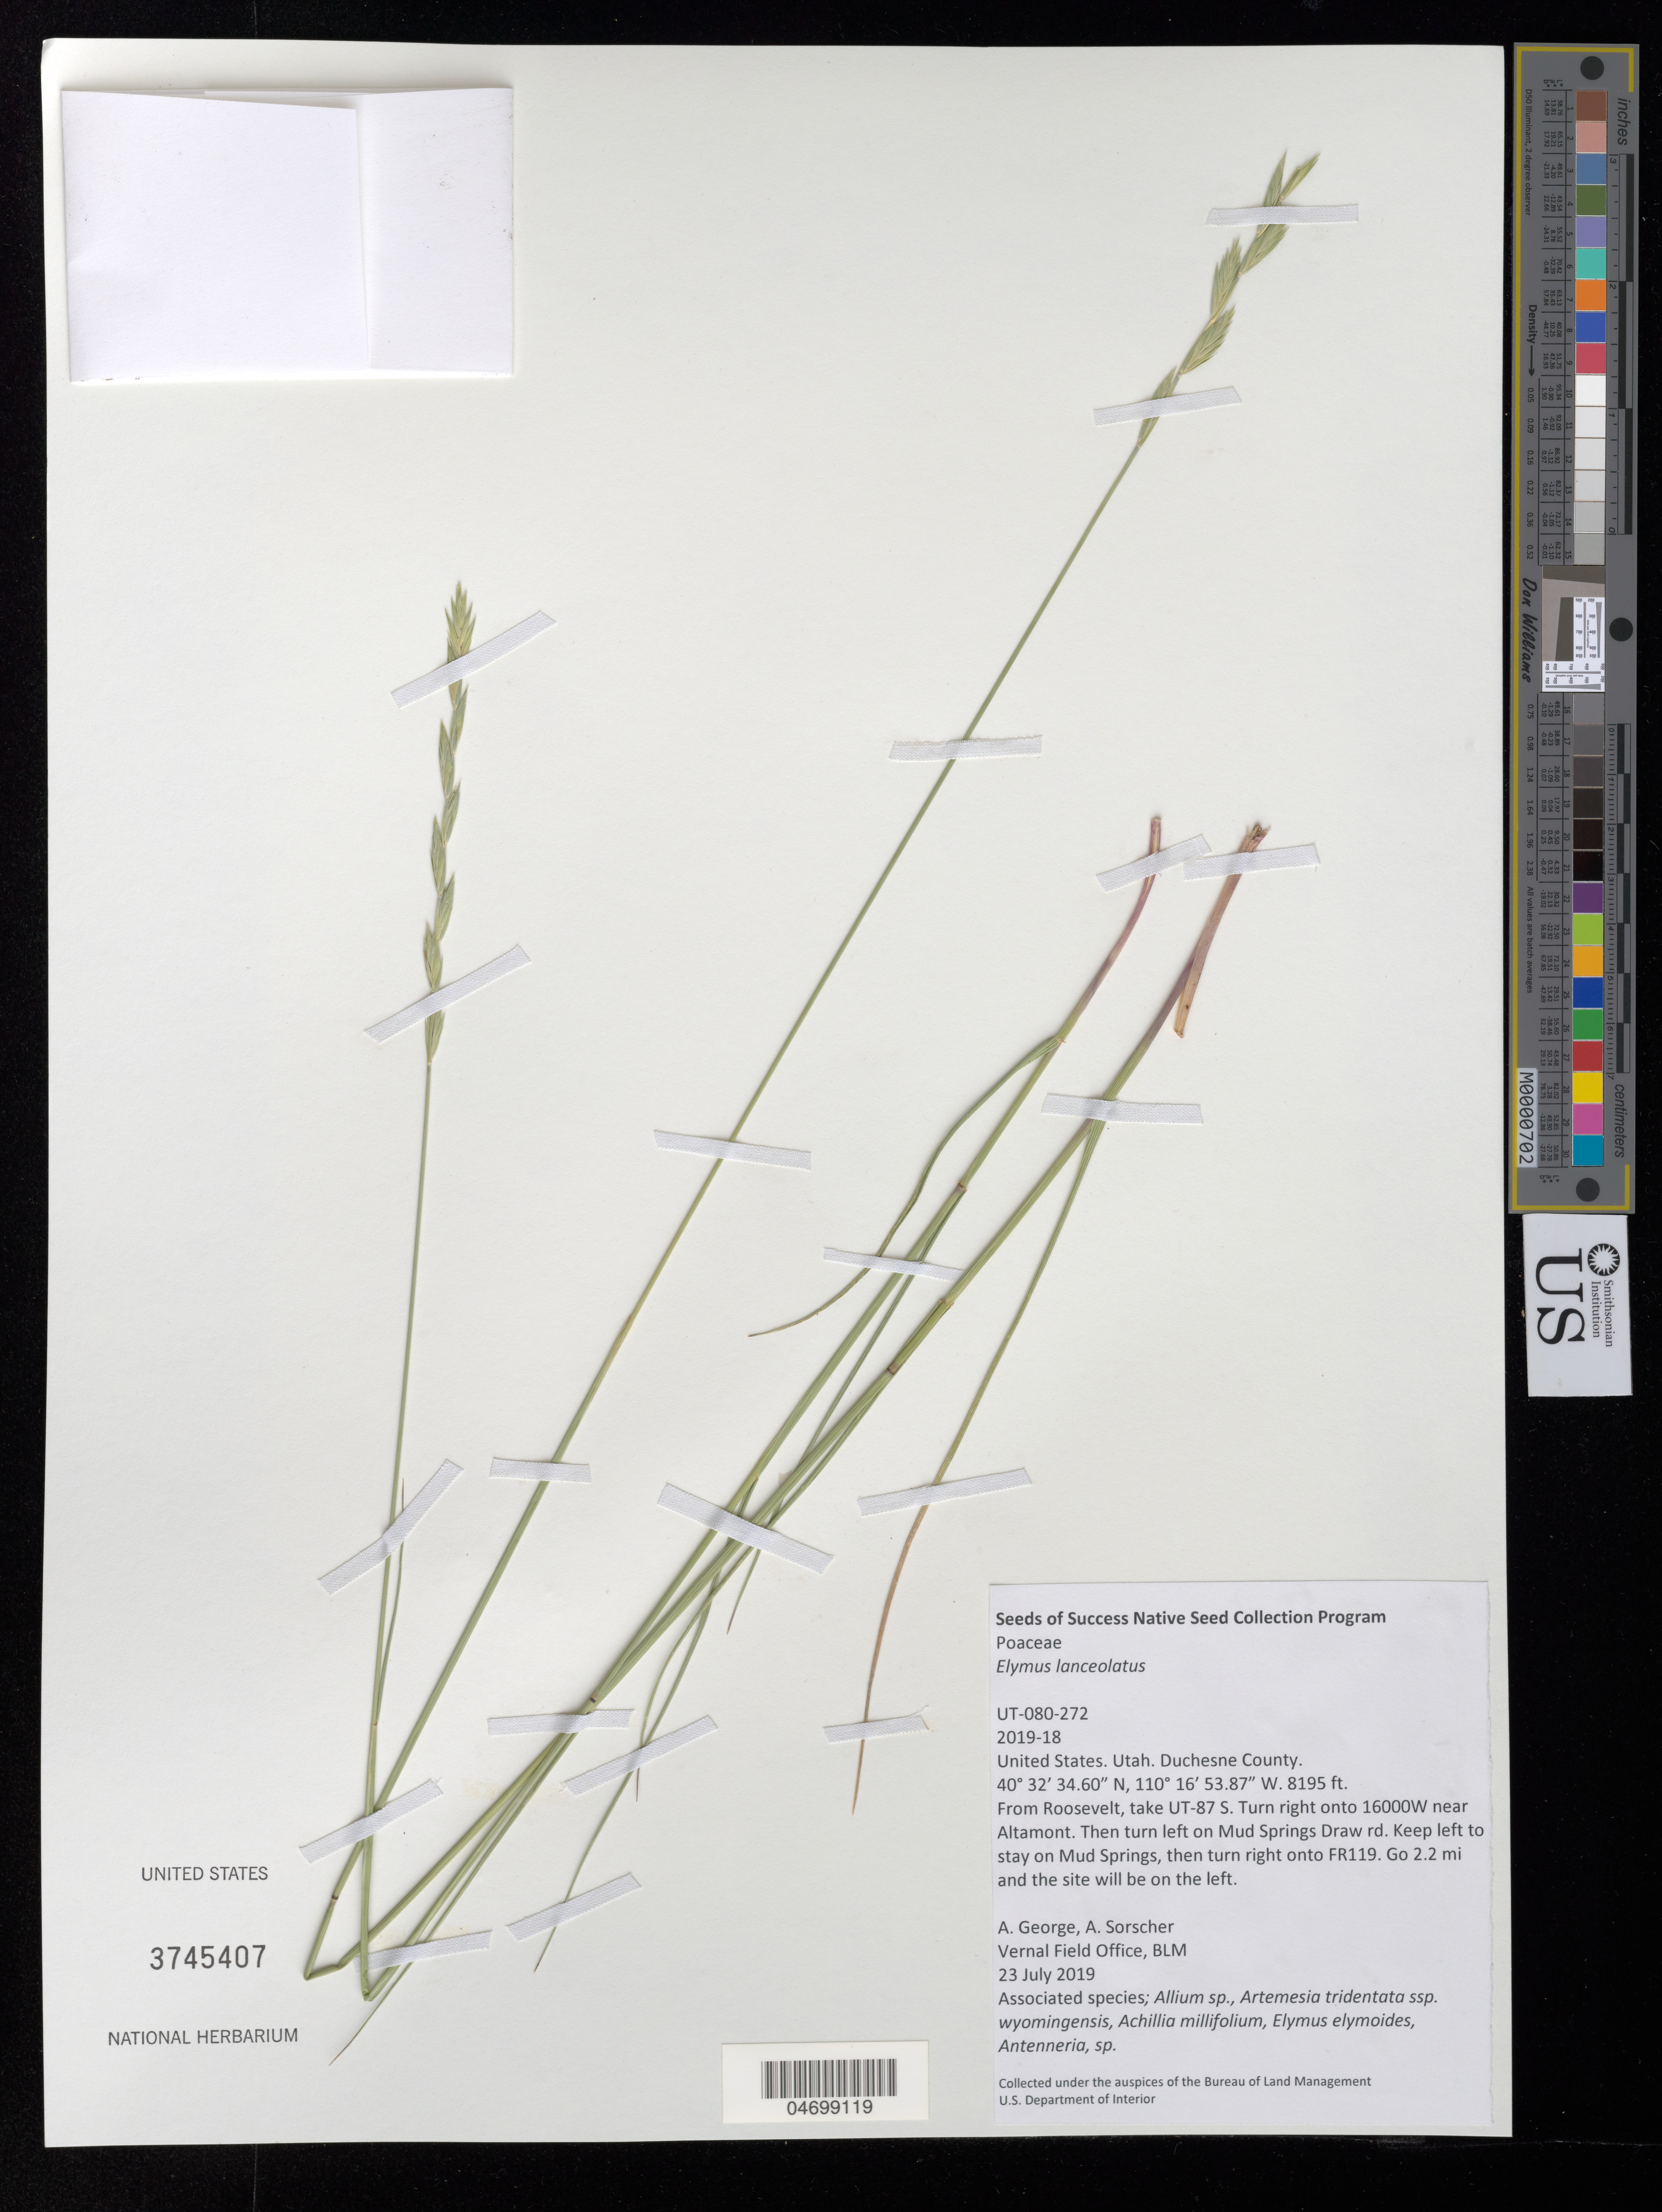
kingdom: Plantae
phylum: Tracheophyta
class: Liliopsida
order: Poales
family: Poaceae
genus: Elymus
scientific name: Elymus lanceolatus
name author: (Scribn. & J.G. Sm.) Gould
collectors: A. George & A. Sorscher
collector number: UT080-272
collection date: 2019-07-23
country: United States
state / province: Utah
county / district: Duchesne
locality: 2.2 mi. on FR 119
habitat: With Allium sp., Achillia millifolium, Antenneria sp., etc.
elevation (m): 2498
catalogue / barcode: US 3745407